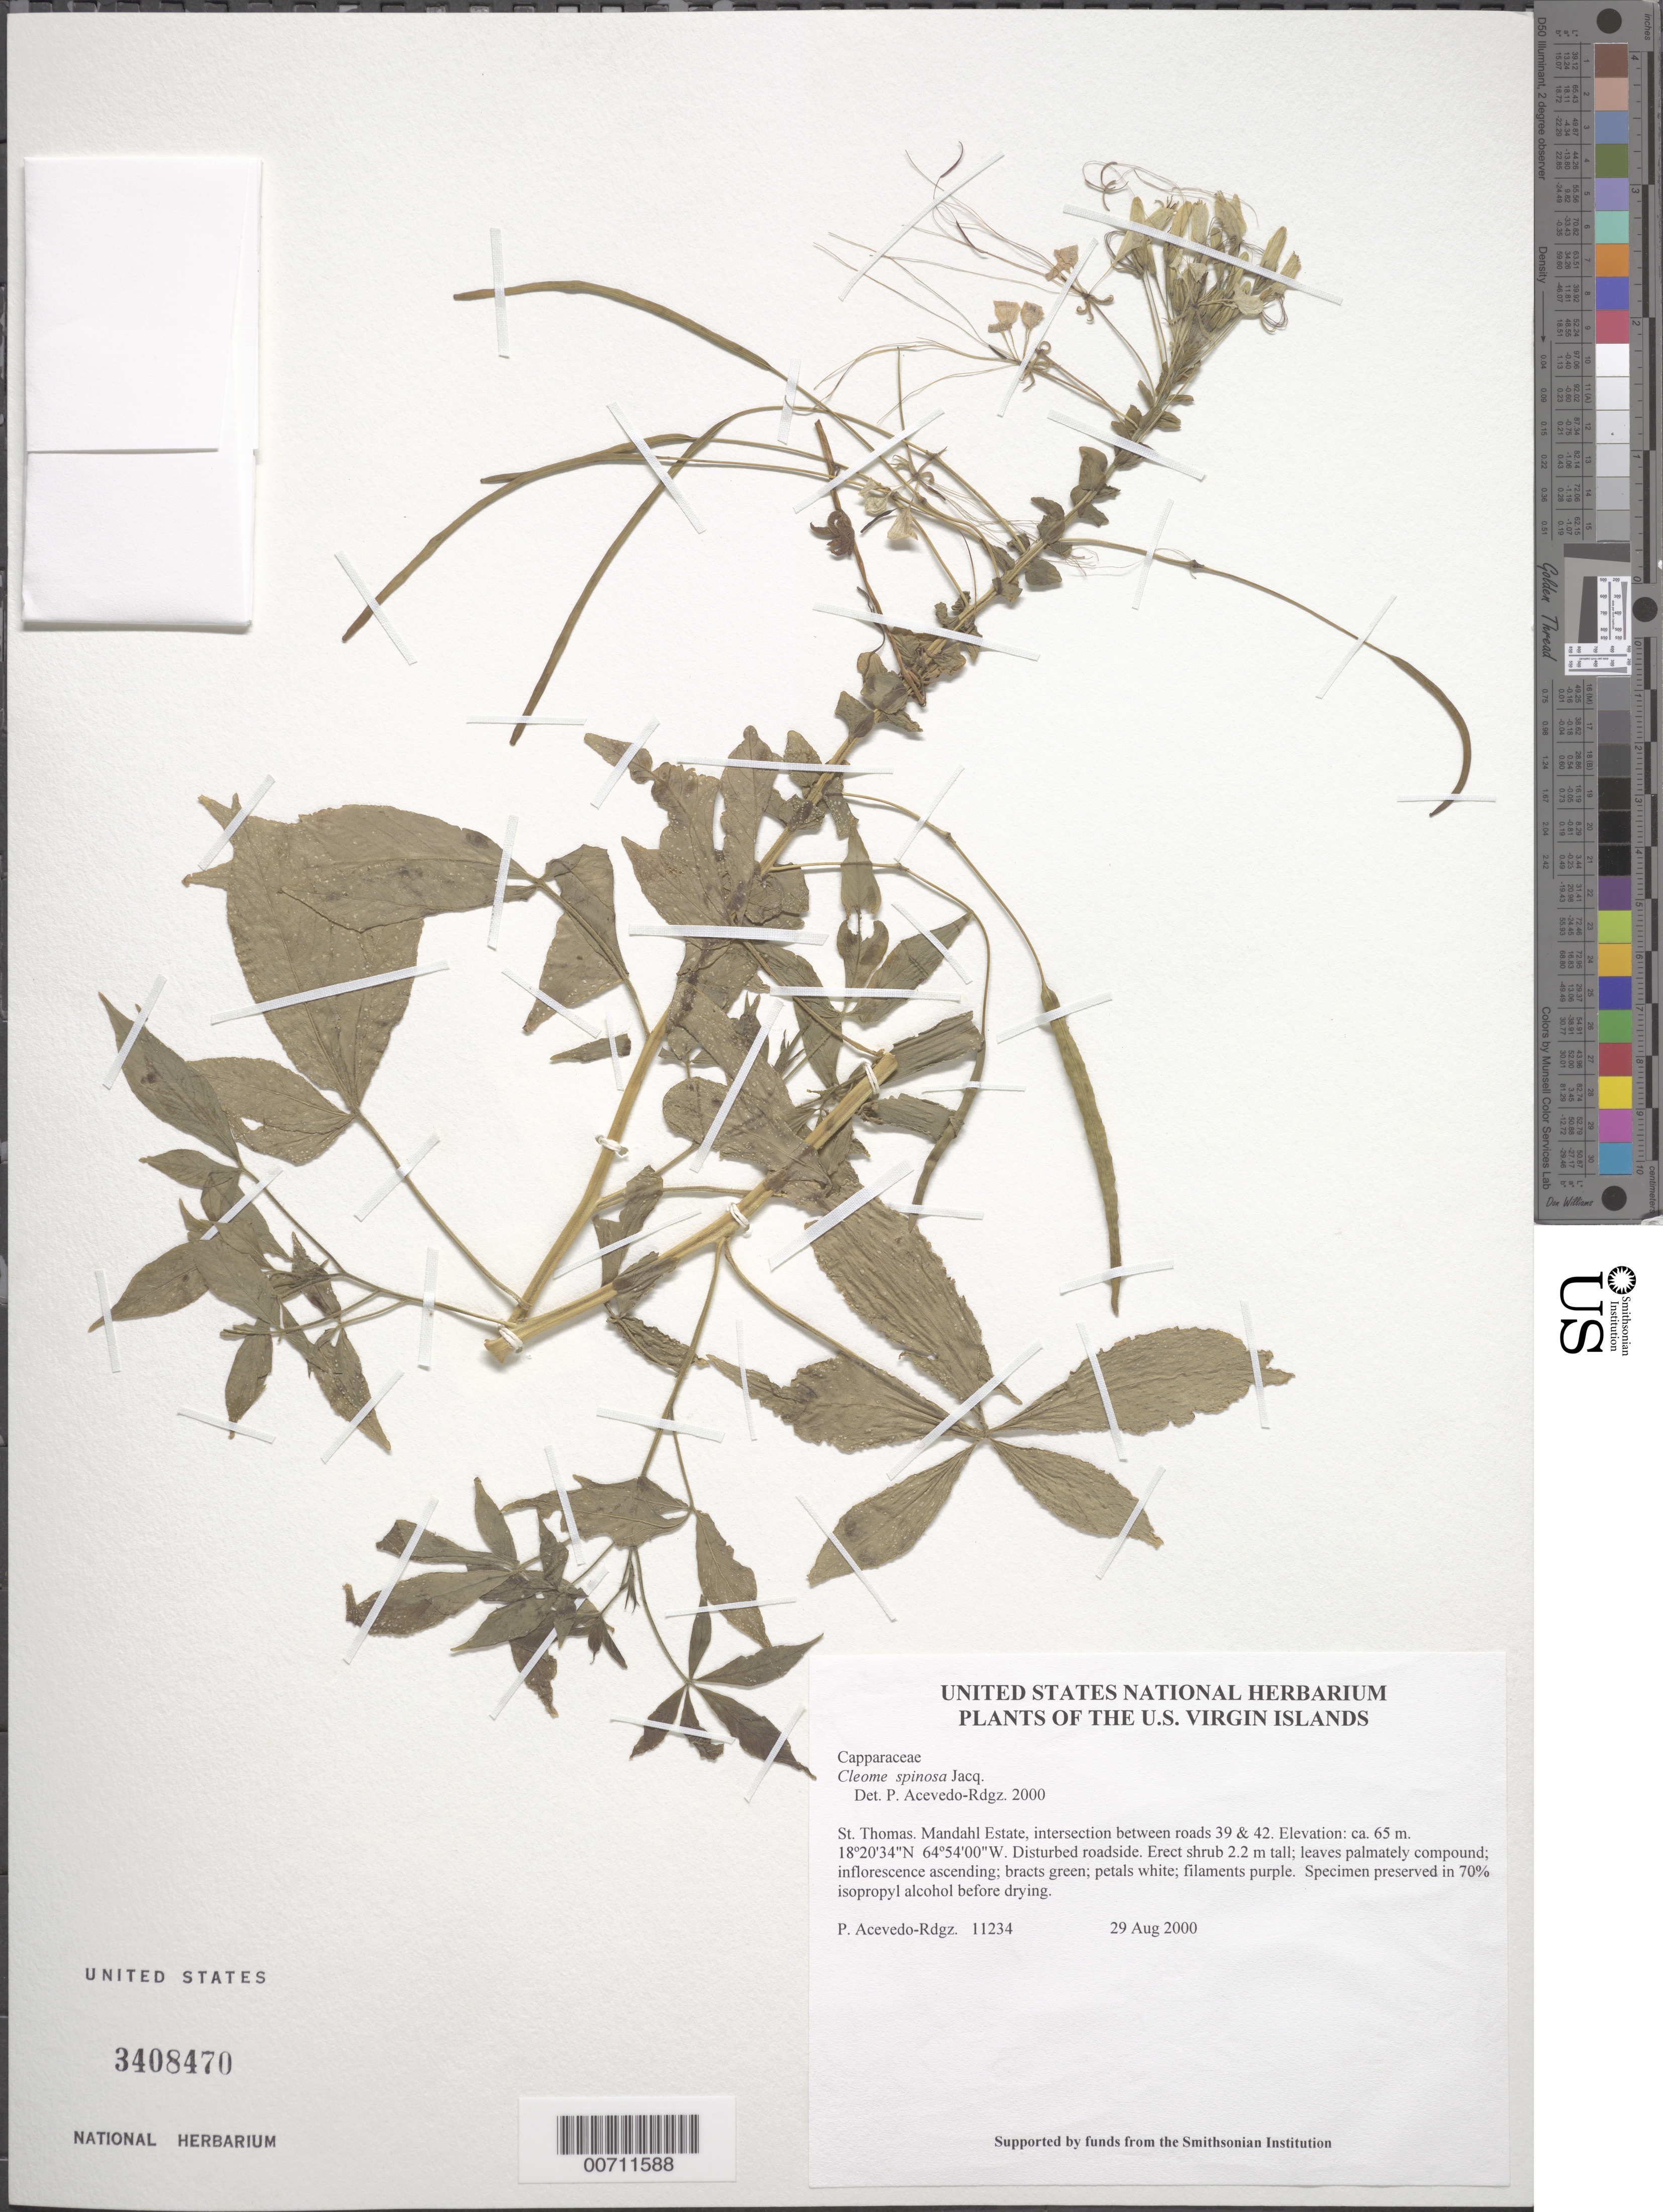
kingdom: Plantae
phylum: Tracheophyta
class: Magnoliopsida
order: Brassicales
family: Cleomaceae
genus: Tarenaya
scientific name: Tarenaya spinosa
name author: (Jacq.) Raf.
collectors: P. Acevedo-Rodr.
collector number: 11234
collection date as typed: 29 Aug 2000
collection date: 2000-08-29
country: U.S. Virgin Islands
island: St. Thomas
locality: Mandahl Estate, intersection between roads 39 & 42.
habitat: Disturbed roadside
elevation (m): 65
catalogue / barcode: US 3408470